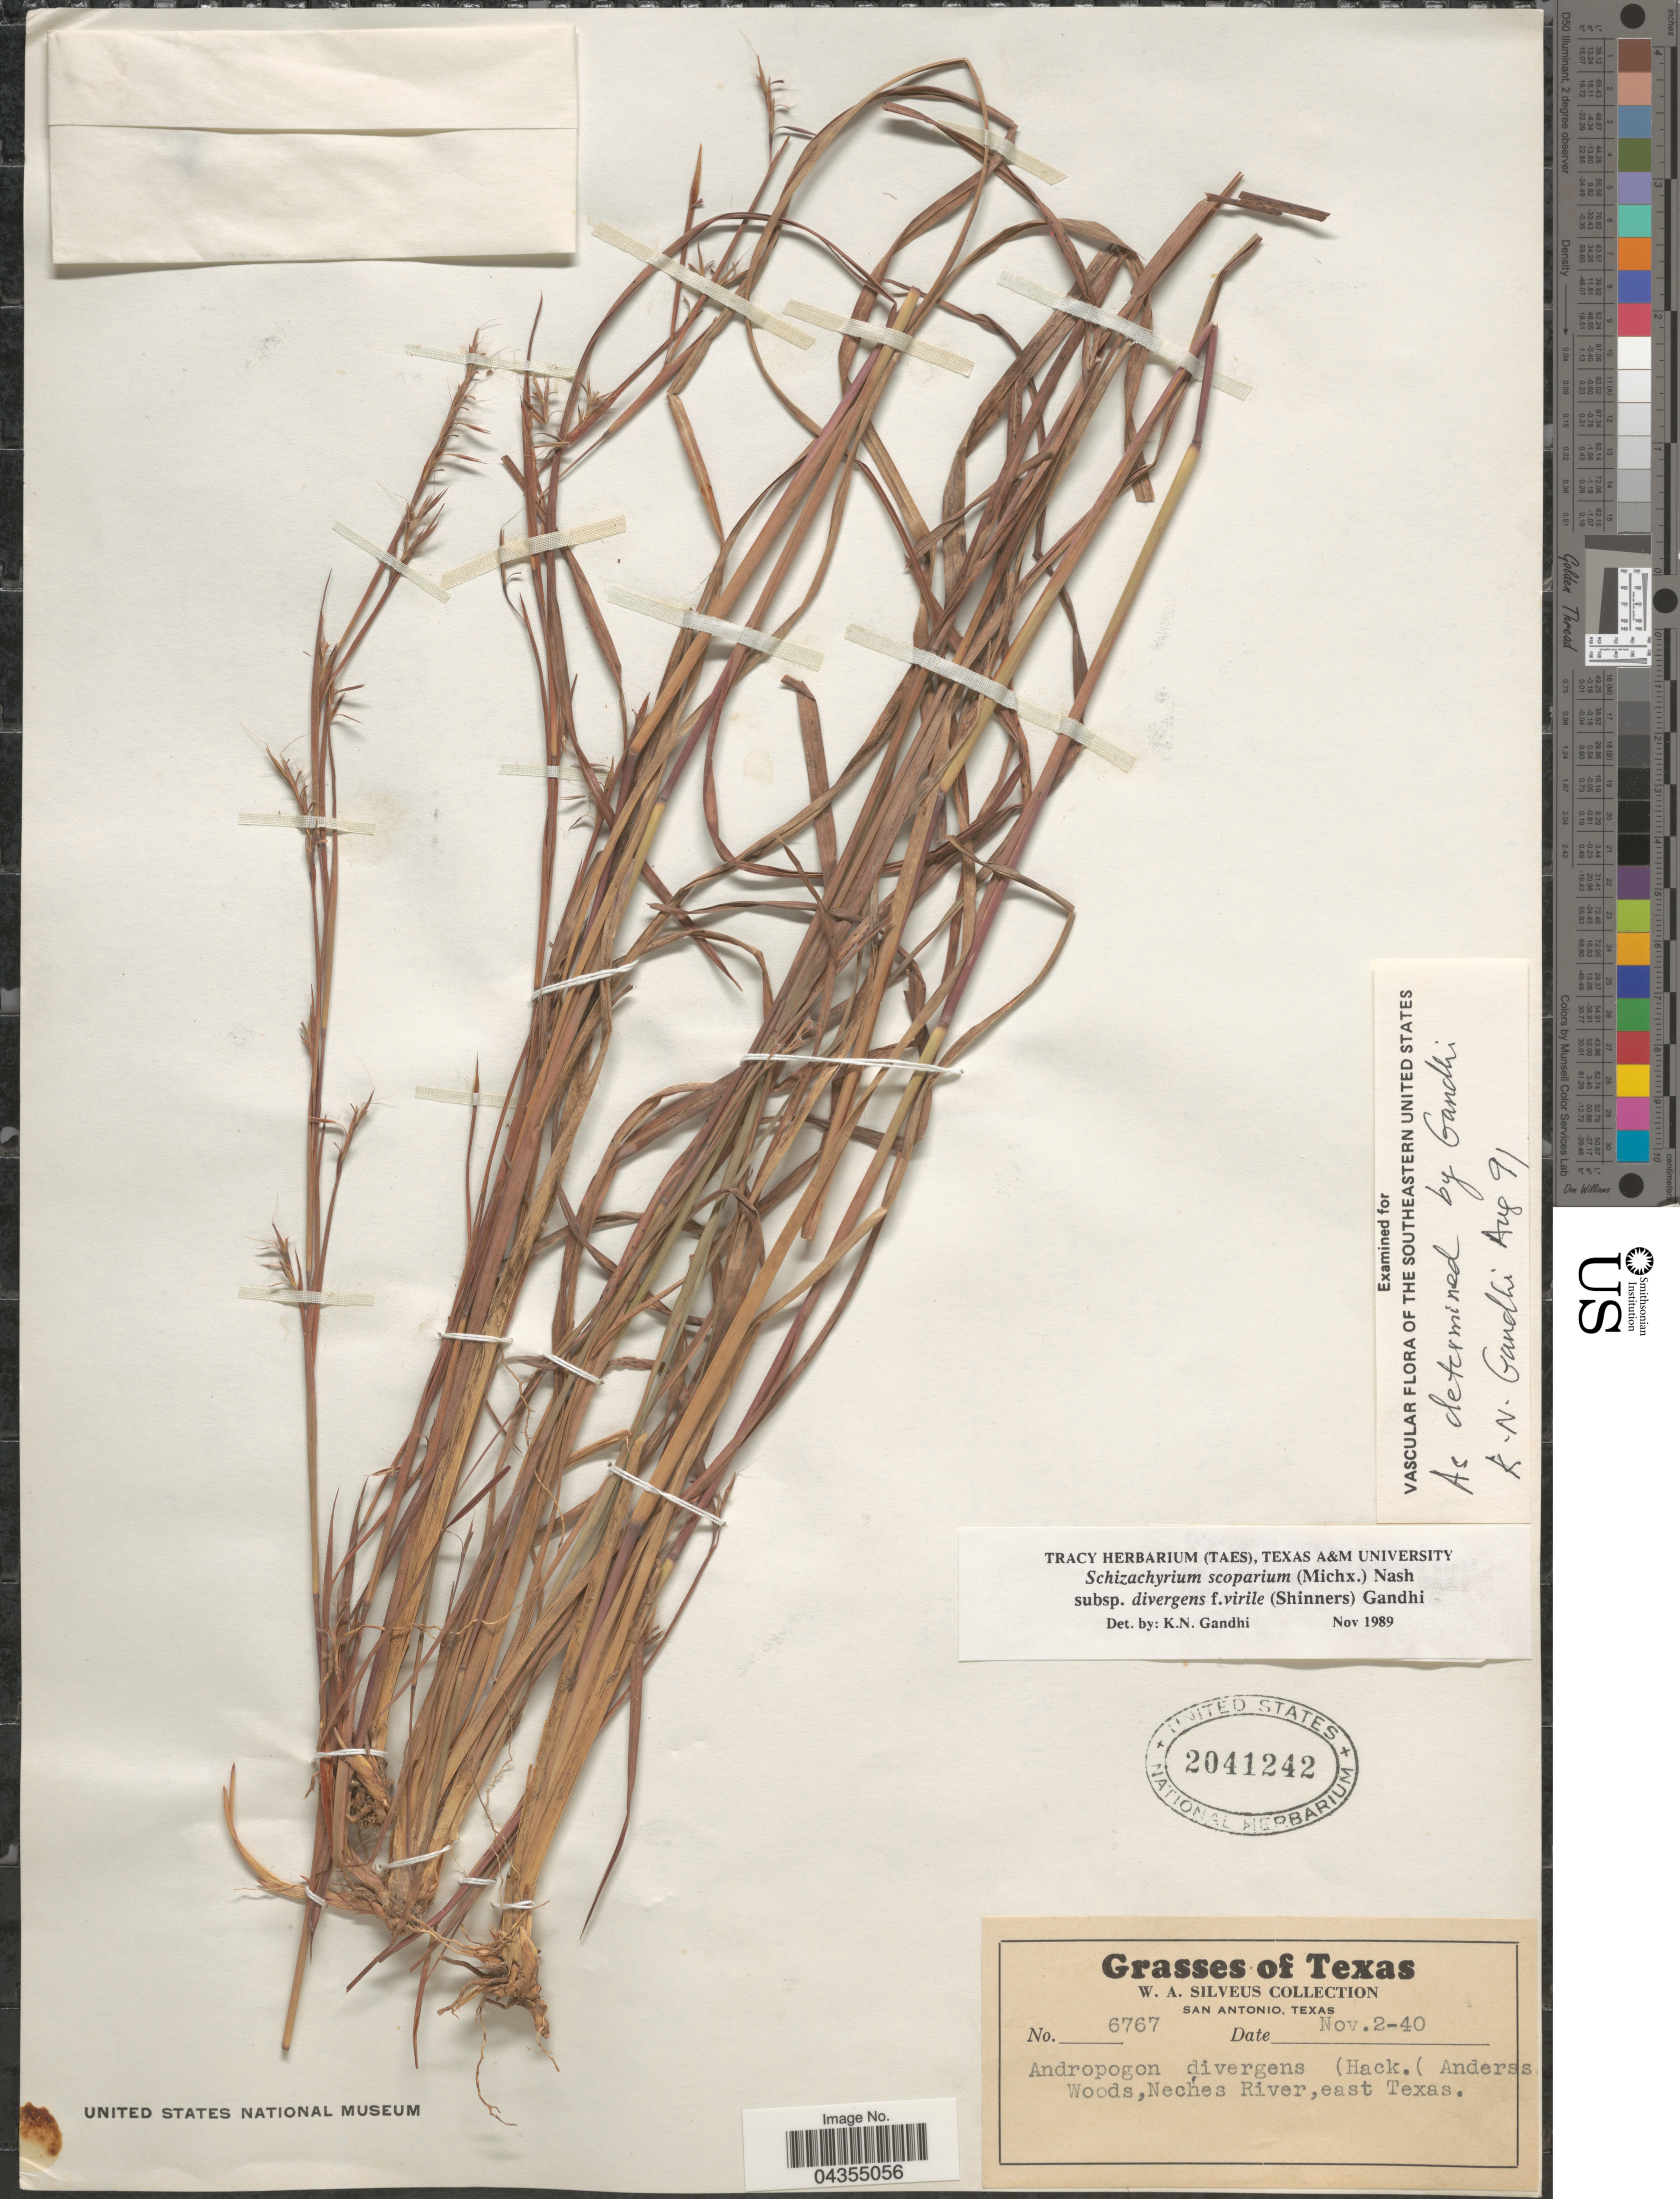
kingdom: Plantae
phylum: Tracheophyta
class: Liliopsida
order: Poales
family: Poaceae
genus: Schizachyrium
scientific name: Schizachyrium scoparium var. divergens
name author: (Hack.) Gould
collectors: W. Silveus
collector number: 6767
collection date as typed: Transcribed d/m/y: 2/11/40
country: United States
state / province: Texas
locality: Woods, Neches River, east Texas.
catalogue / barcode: US 2041242